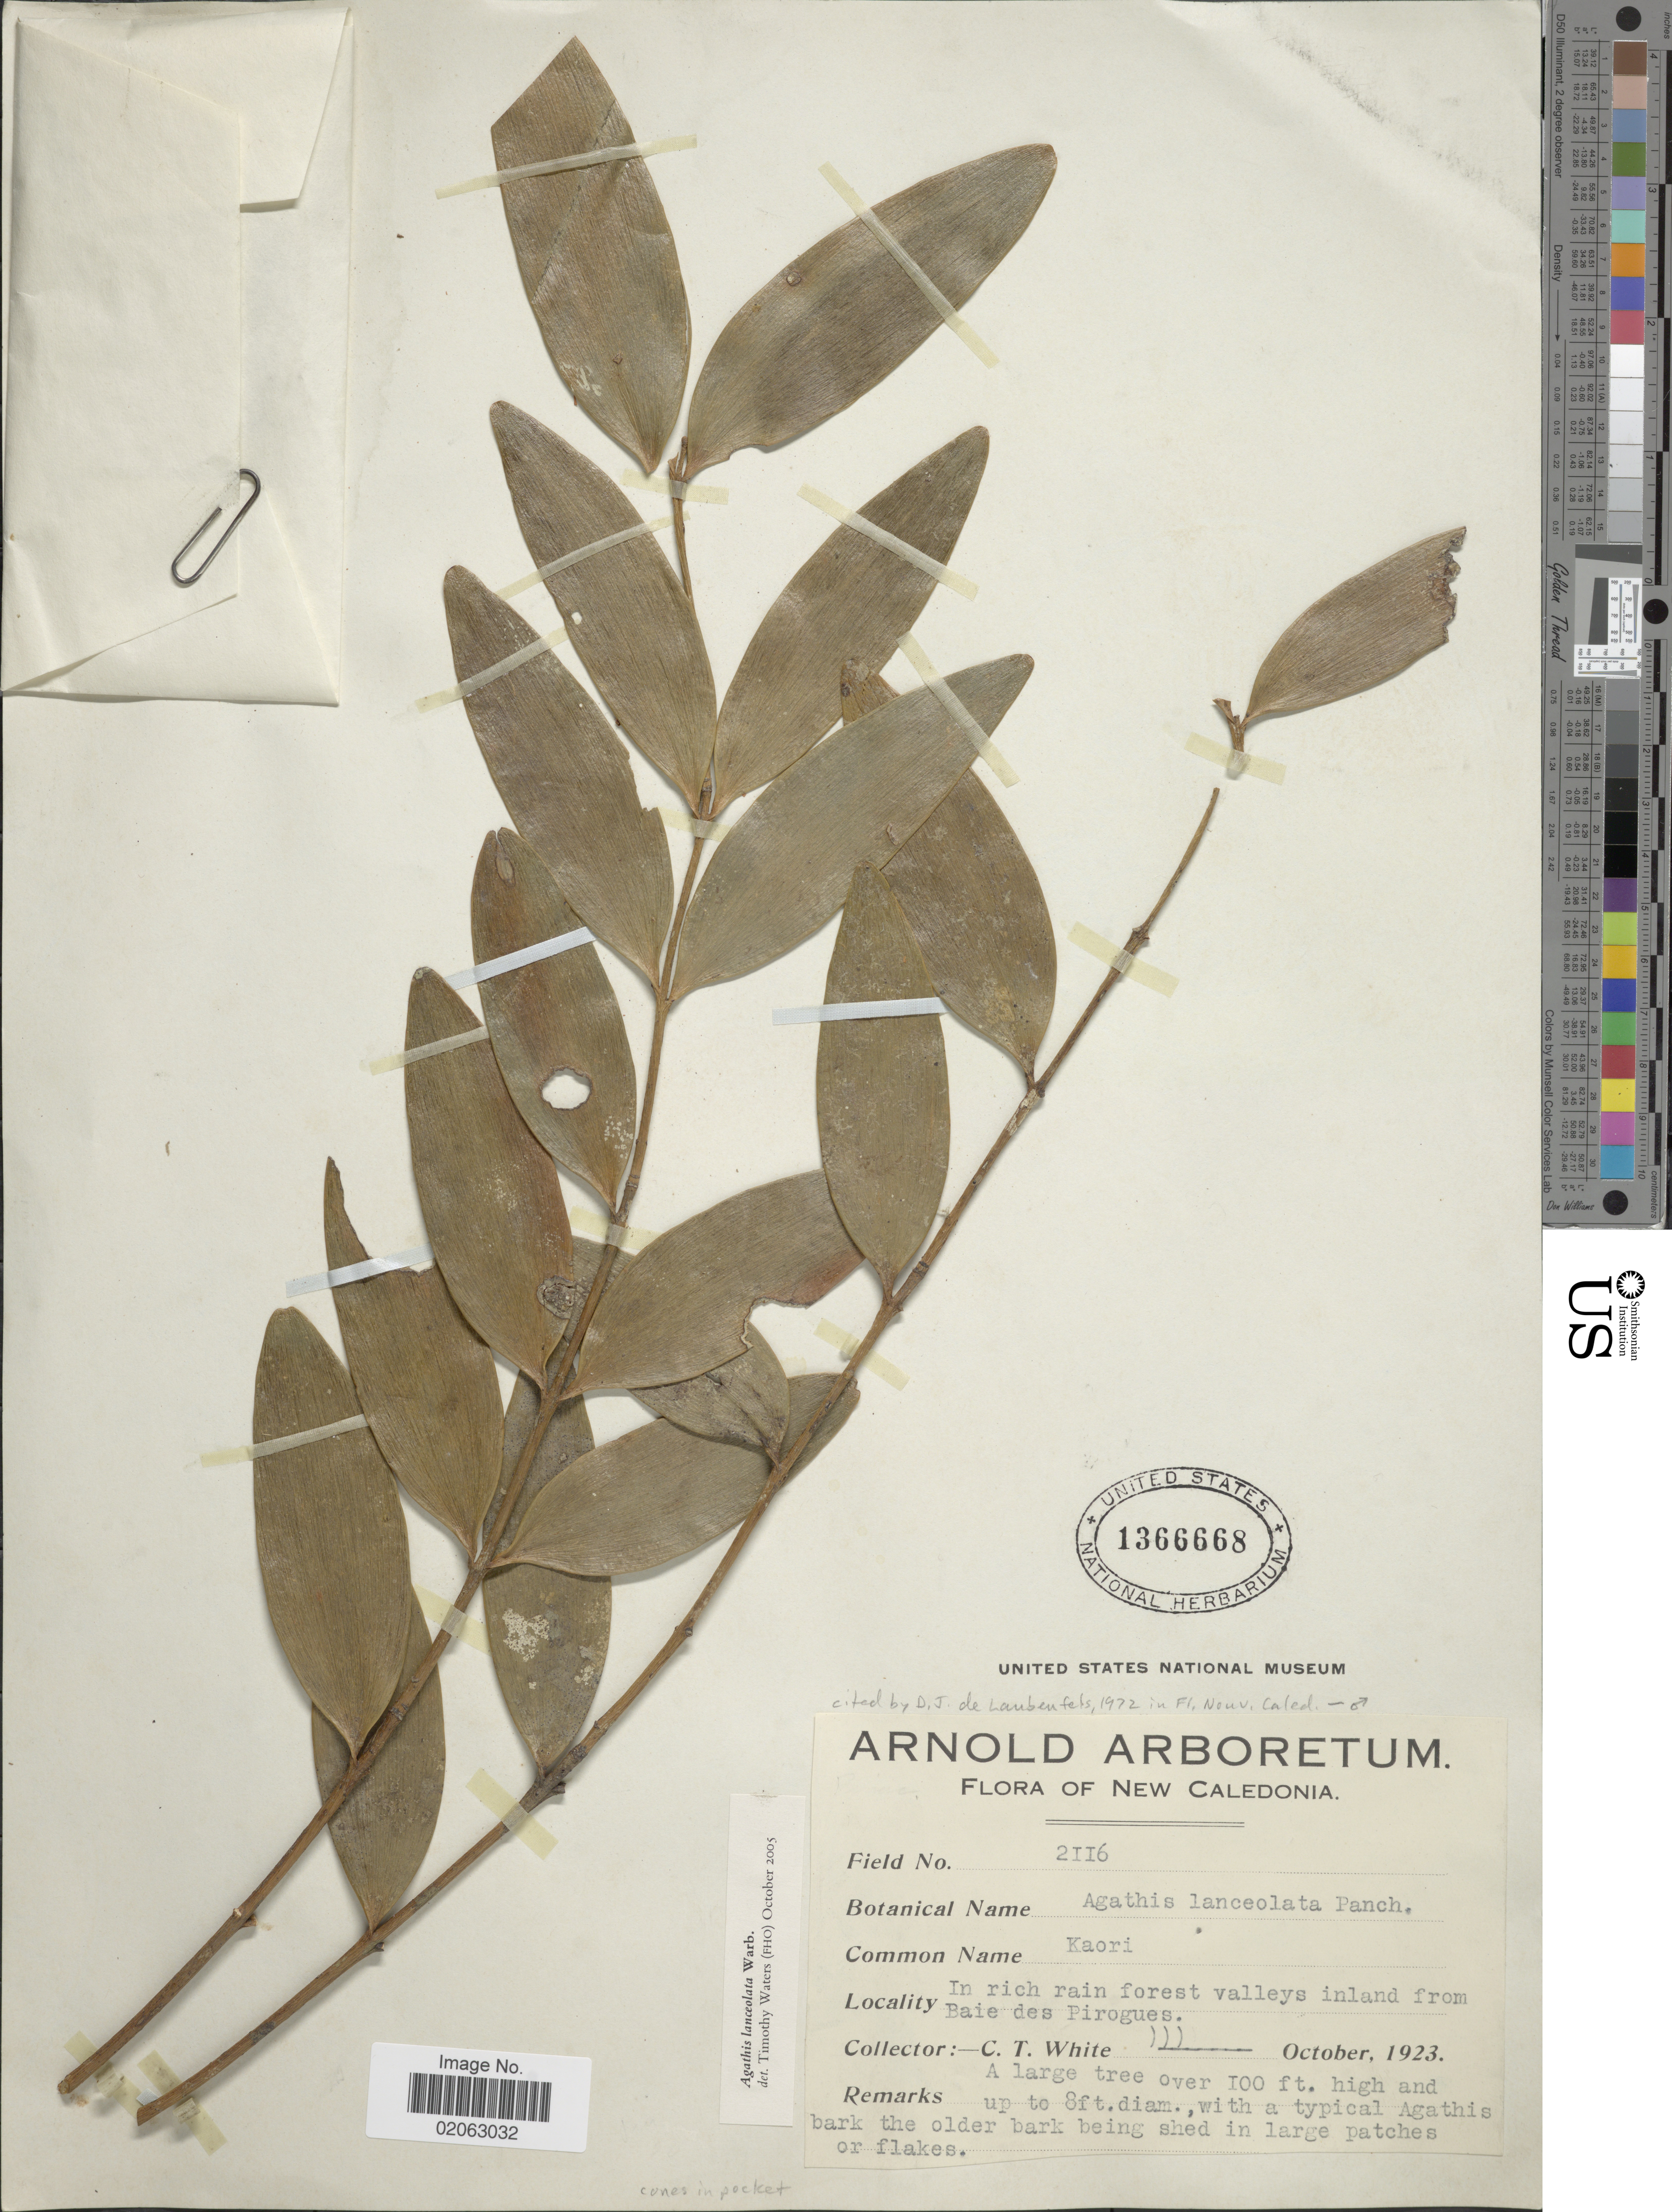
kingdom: Plantae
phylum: Tracheophyta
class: Pinopsida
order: Pinales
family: Araucariaceae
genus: Agathis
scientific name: Agathis lanceolata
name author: Warb.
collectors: C. T. White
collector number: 2116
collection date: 1923-10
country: New Caledonia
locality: In rich rain forest valleys inland from Baie des Pirogues.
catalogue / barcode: US 1366668